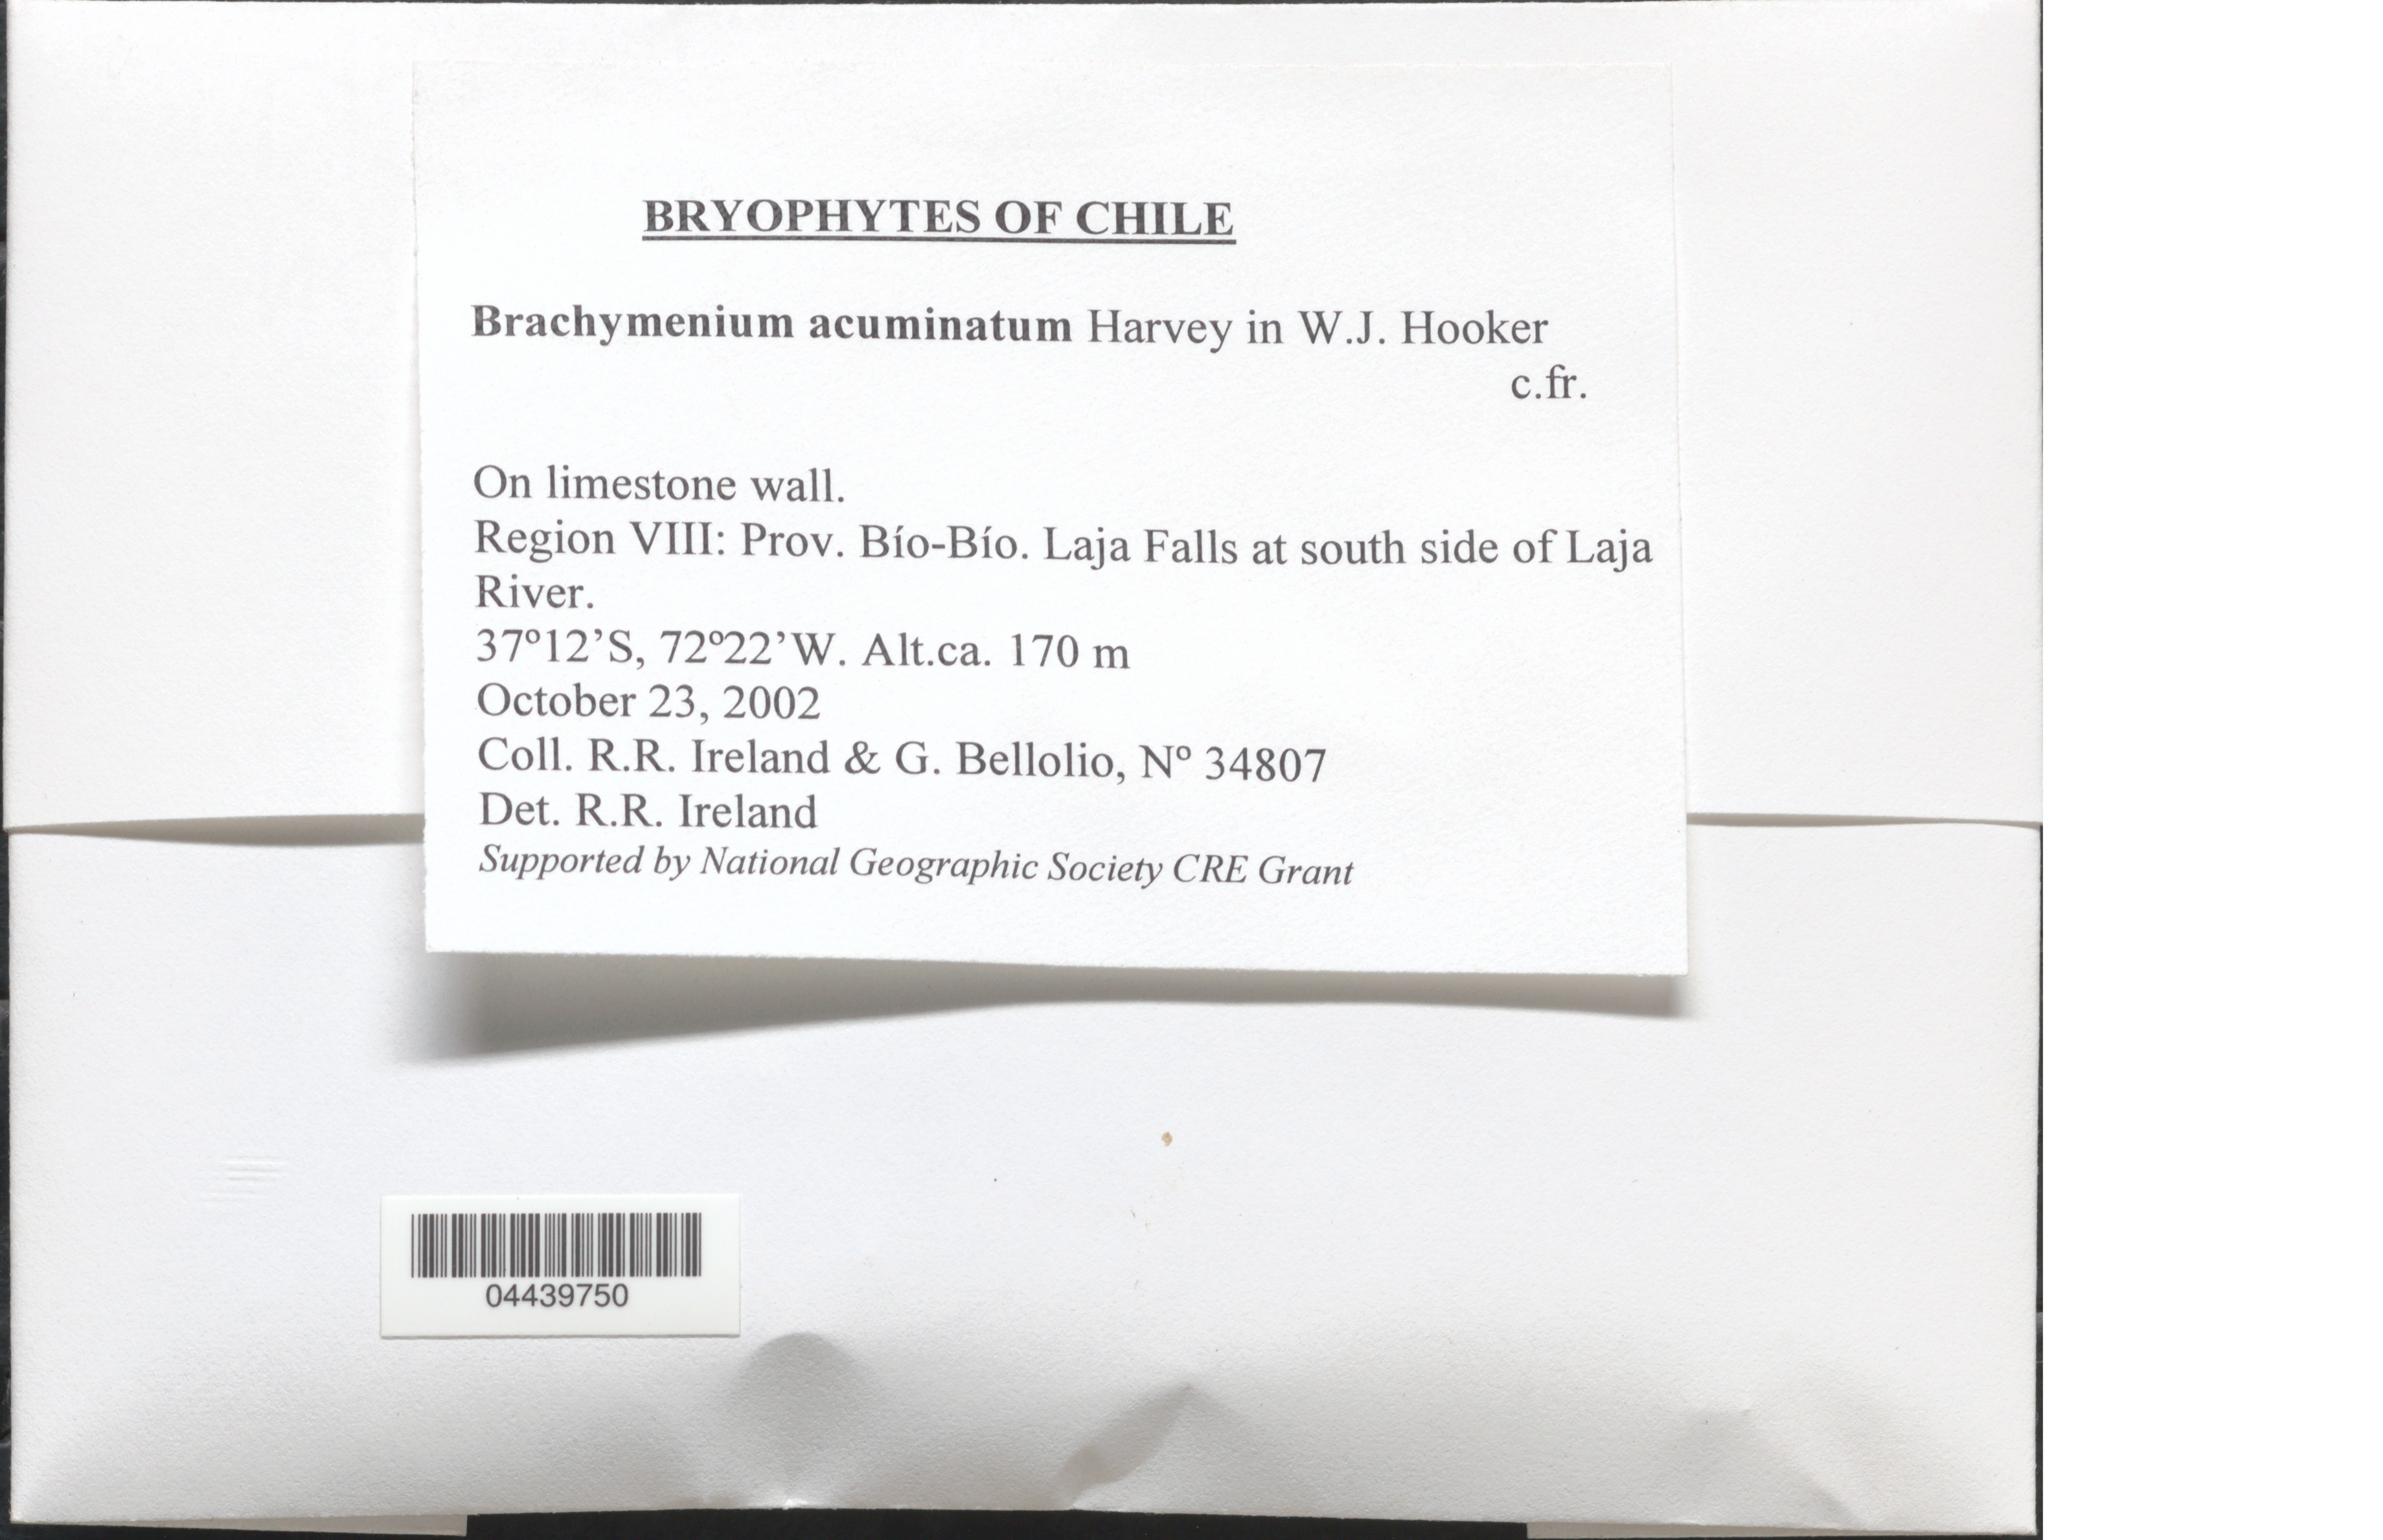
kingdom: Plantae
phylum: Bryophyta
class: Bryopsida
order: Bryales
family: Bryaceae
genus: Brachymenium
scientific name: Brachymenium acuminatum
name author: Harv.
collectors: R. Ireland & G. Bellolio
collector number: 34807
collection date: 2002-10-23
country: Chile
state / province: Bio-Bío (VIII)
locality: Region VIII: Prov. Bío-Bío. Laja Falls at south side of Laja River.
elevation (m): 170